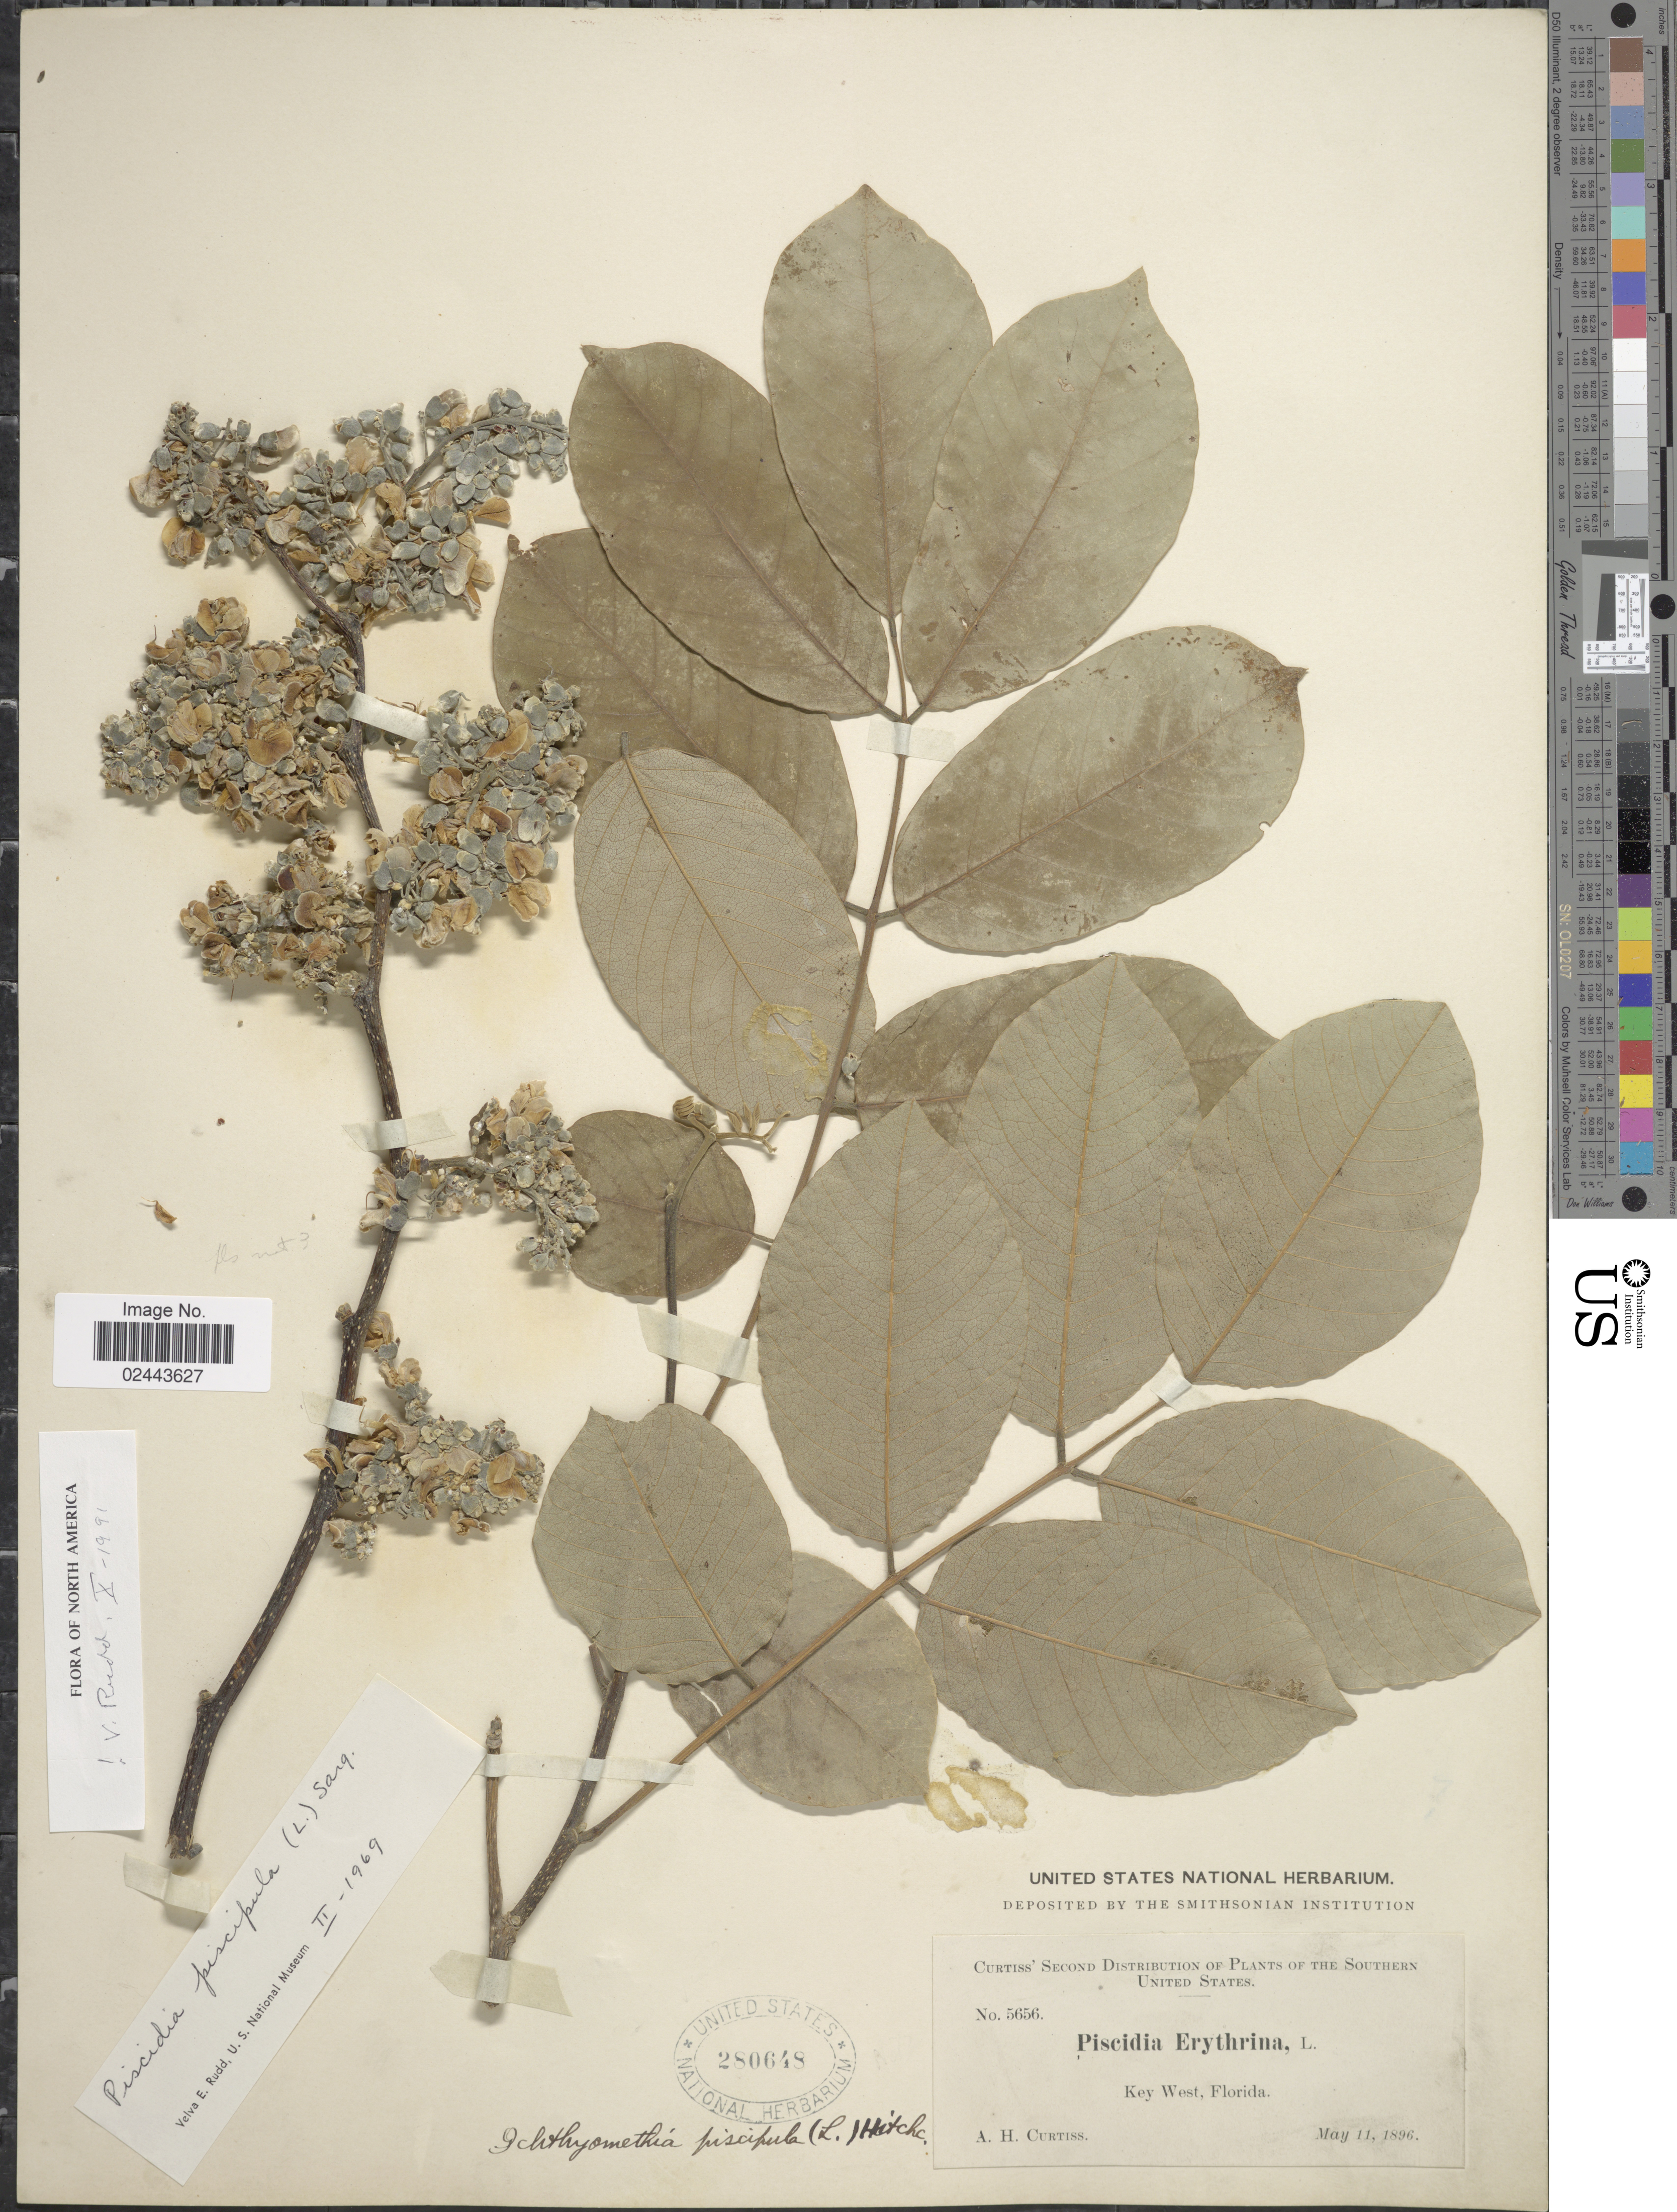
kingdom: Plantae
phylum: Tracheophyta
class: Magnoliopsida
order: Fabales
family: Fabaceae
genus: Piscidia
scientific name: Piscidia piscipula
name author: (L.) Sarg.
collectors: A. H. Curtiss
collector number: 5656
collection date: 1896-05-11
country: United States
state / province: Florida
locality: Southern United States, Key West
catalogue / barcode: US 2800648